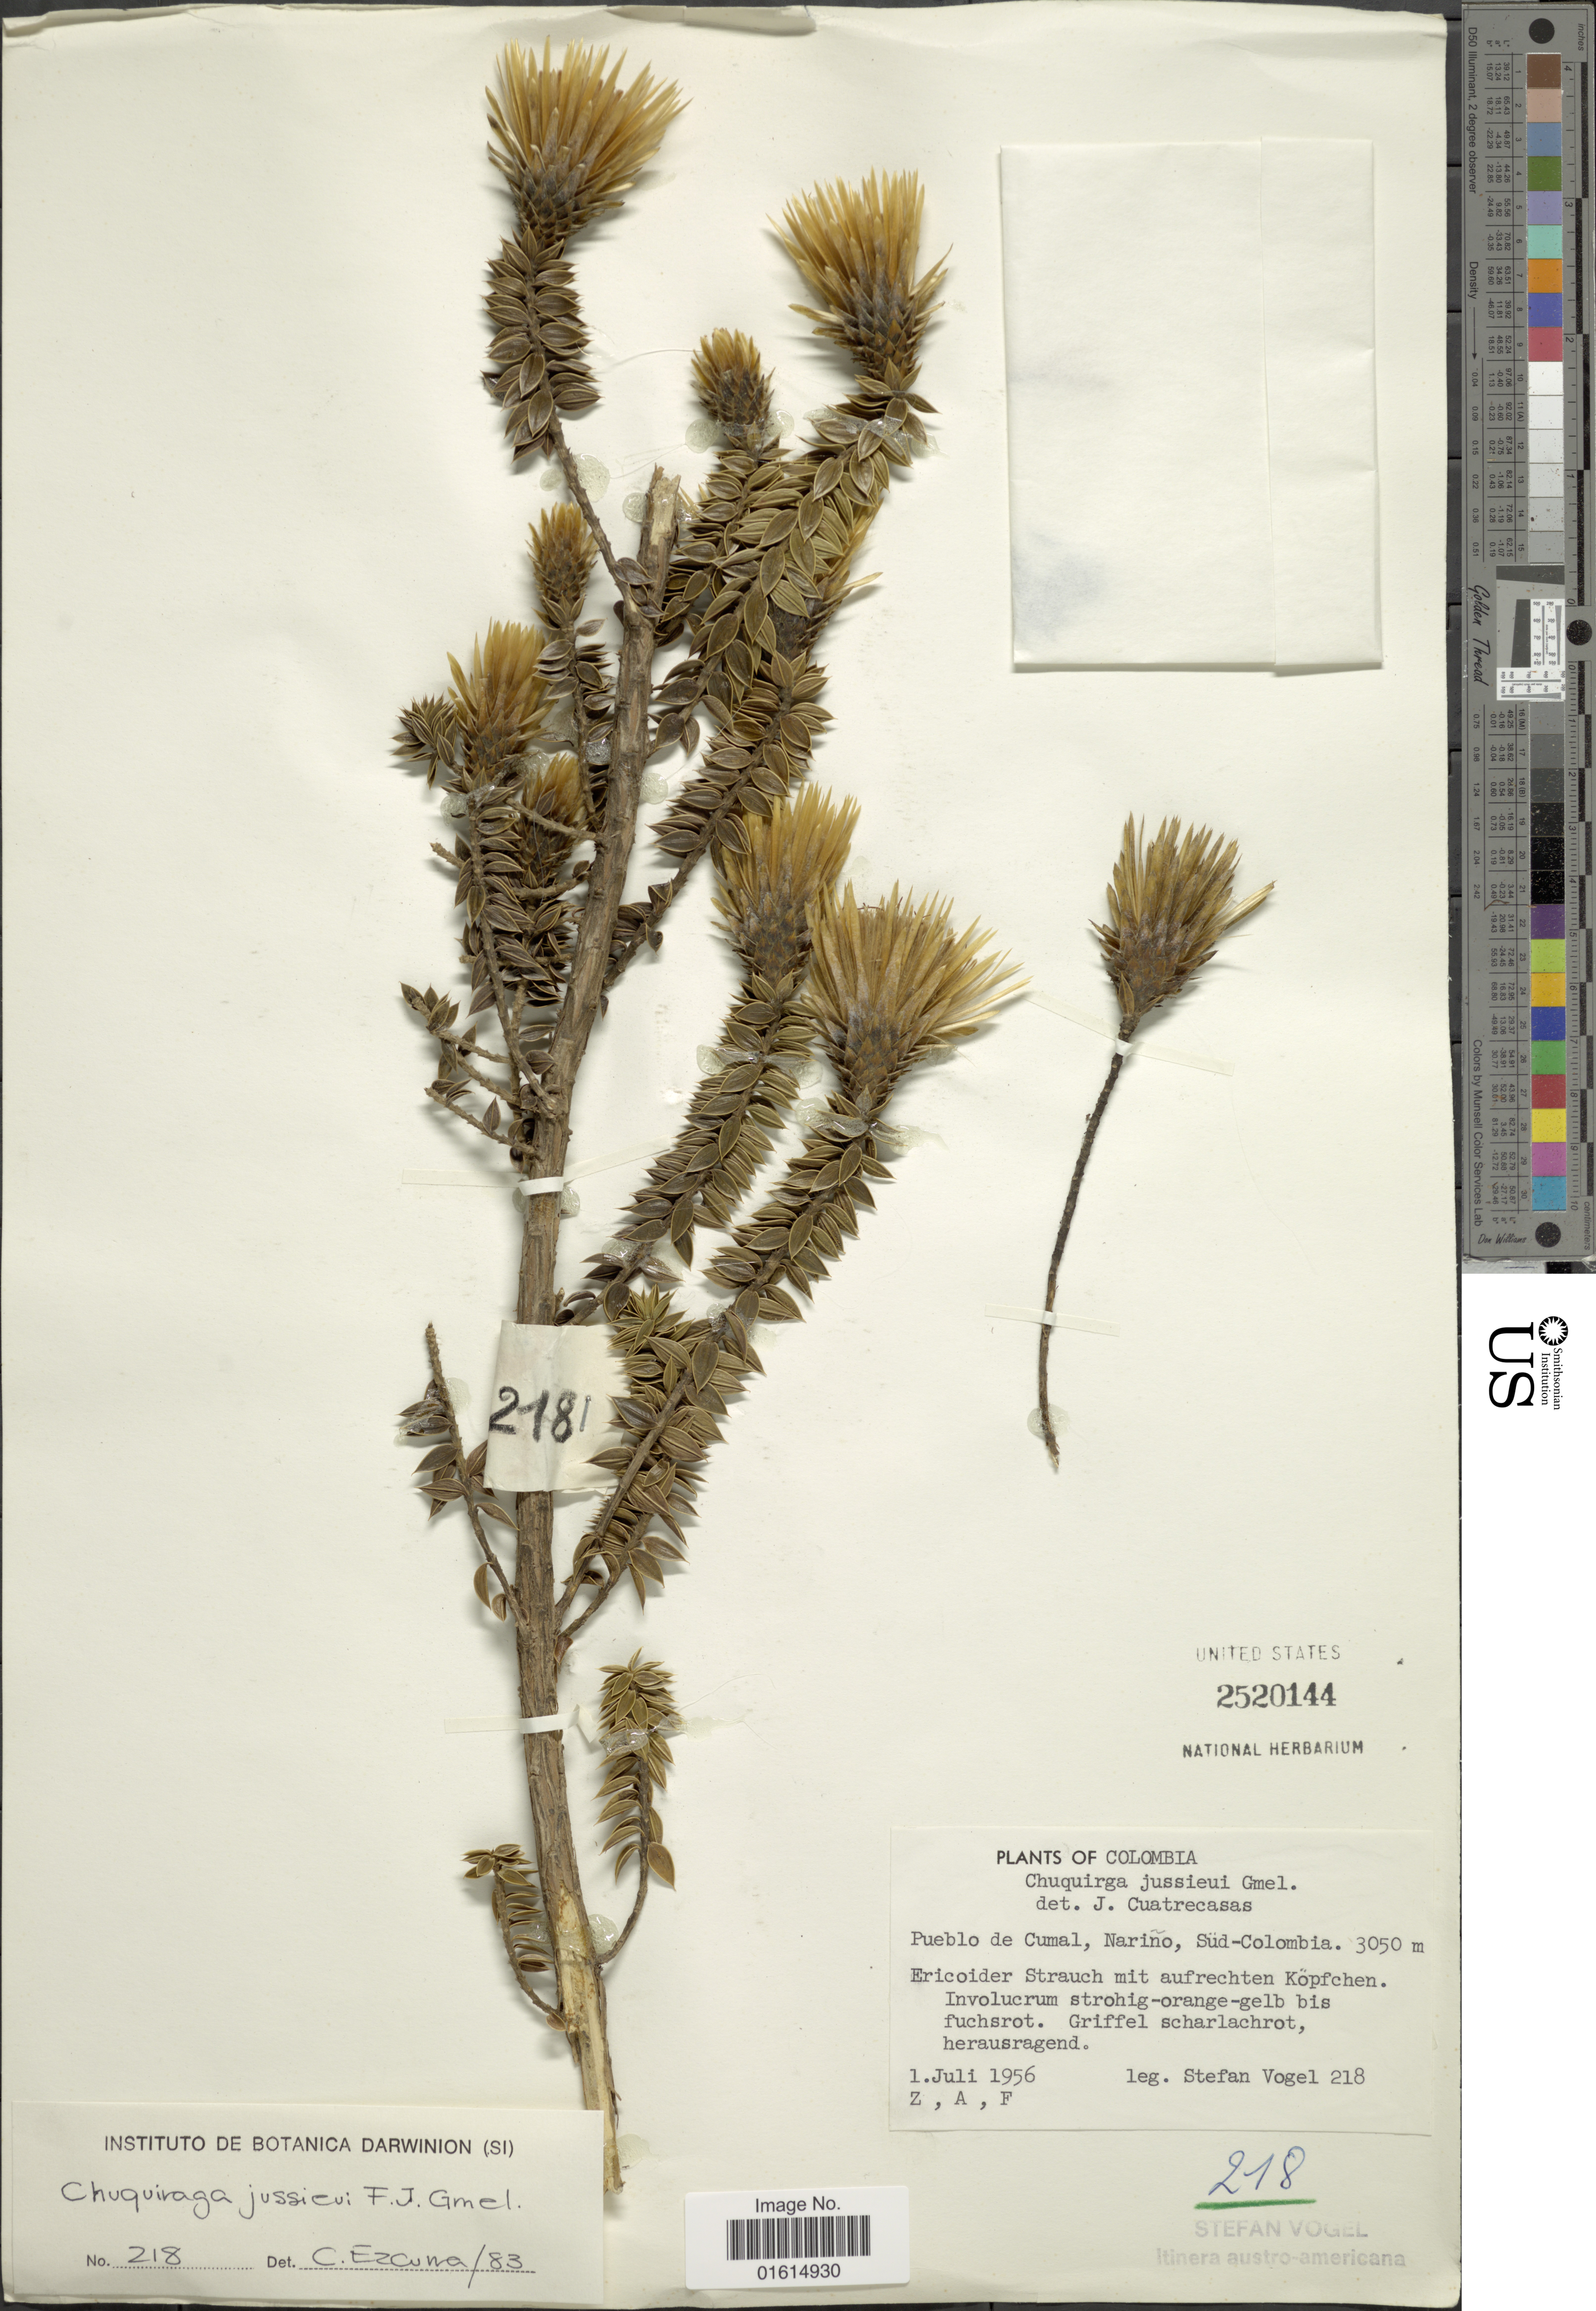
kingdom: Plantae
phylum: Tracheophyta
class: Magnoliopsida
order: Asterales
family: Asteraceae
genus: Chuquiraga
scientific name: Chuquiraga jussieui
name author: J.F. Gmel.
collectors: S. Vogel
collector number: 218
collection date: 1956-07-01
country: Colombia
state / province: Nariño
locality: Pueblo de Cumal, Narino, Sud-Colombia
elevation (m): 3050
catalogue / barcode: US 2520144